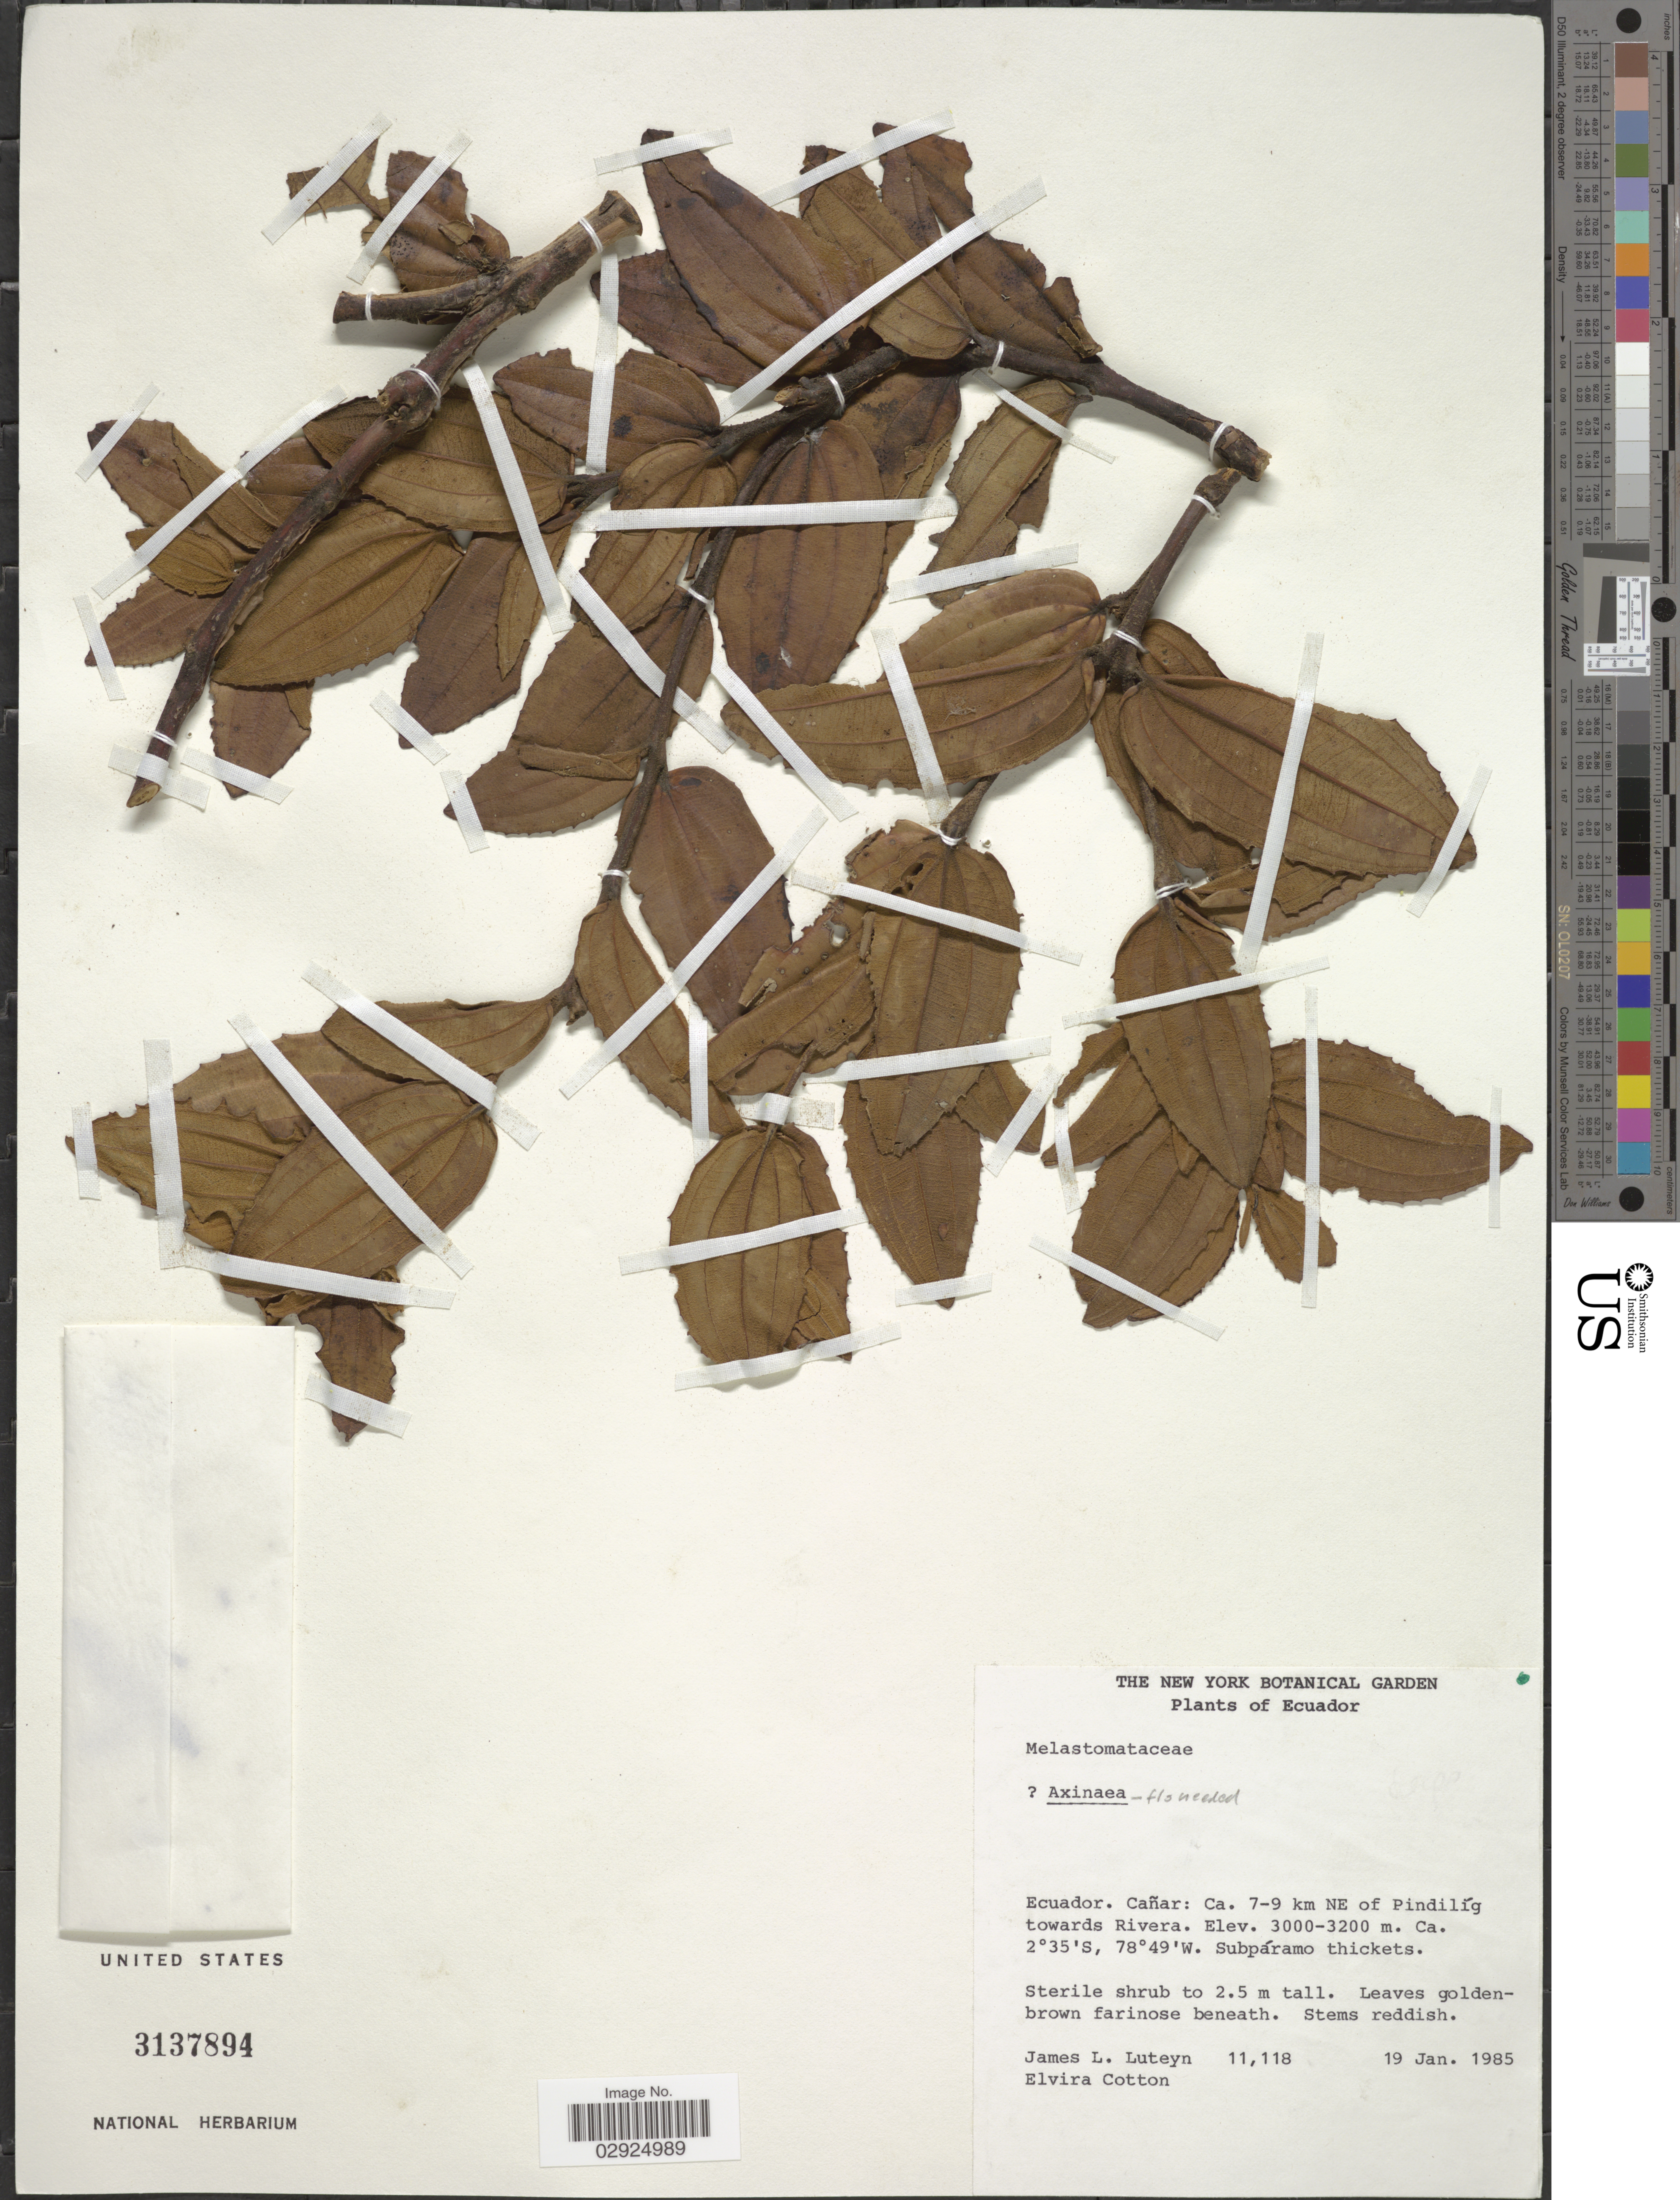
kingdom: Plantae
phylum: Tracheophyta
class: Magnoliopsida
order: Myrtales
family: Melastomataceae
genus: Axinaea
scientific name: Axinaea sp.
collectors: J. Luteyn & E. Cotton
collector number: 11118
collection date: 1985-01-19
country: Ecuador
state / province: Cañar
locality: Cañar: Ca. 7-9 km NE of Pindilig, towards Rivera.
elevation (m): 3000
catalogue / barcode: US 3137894